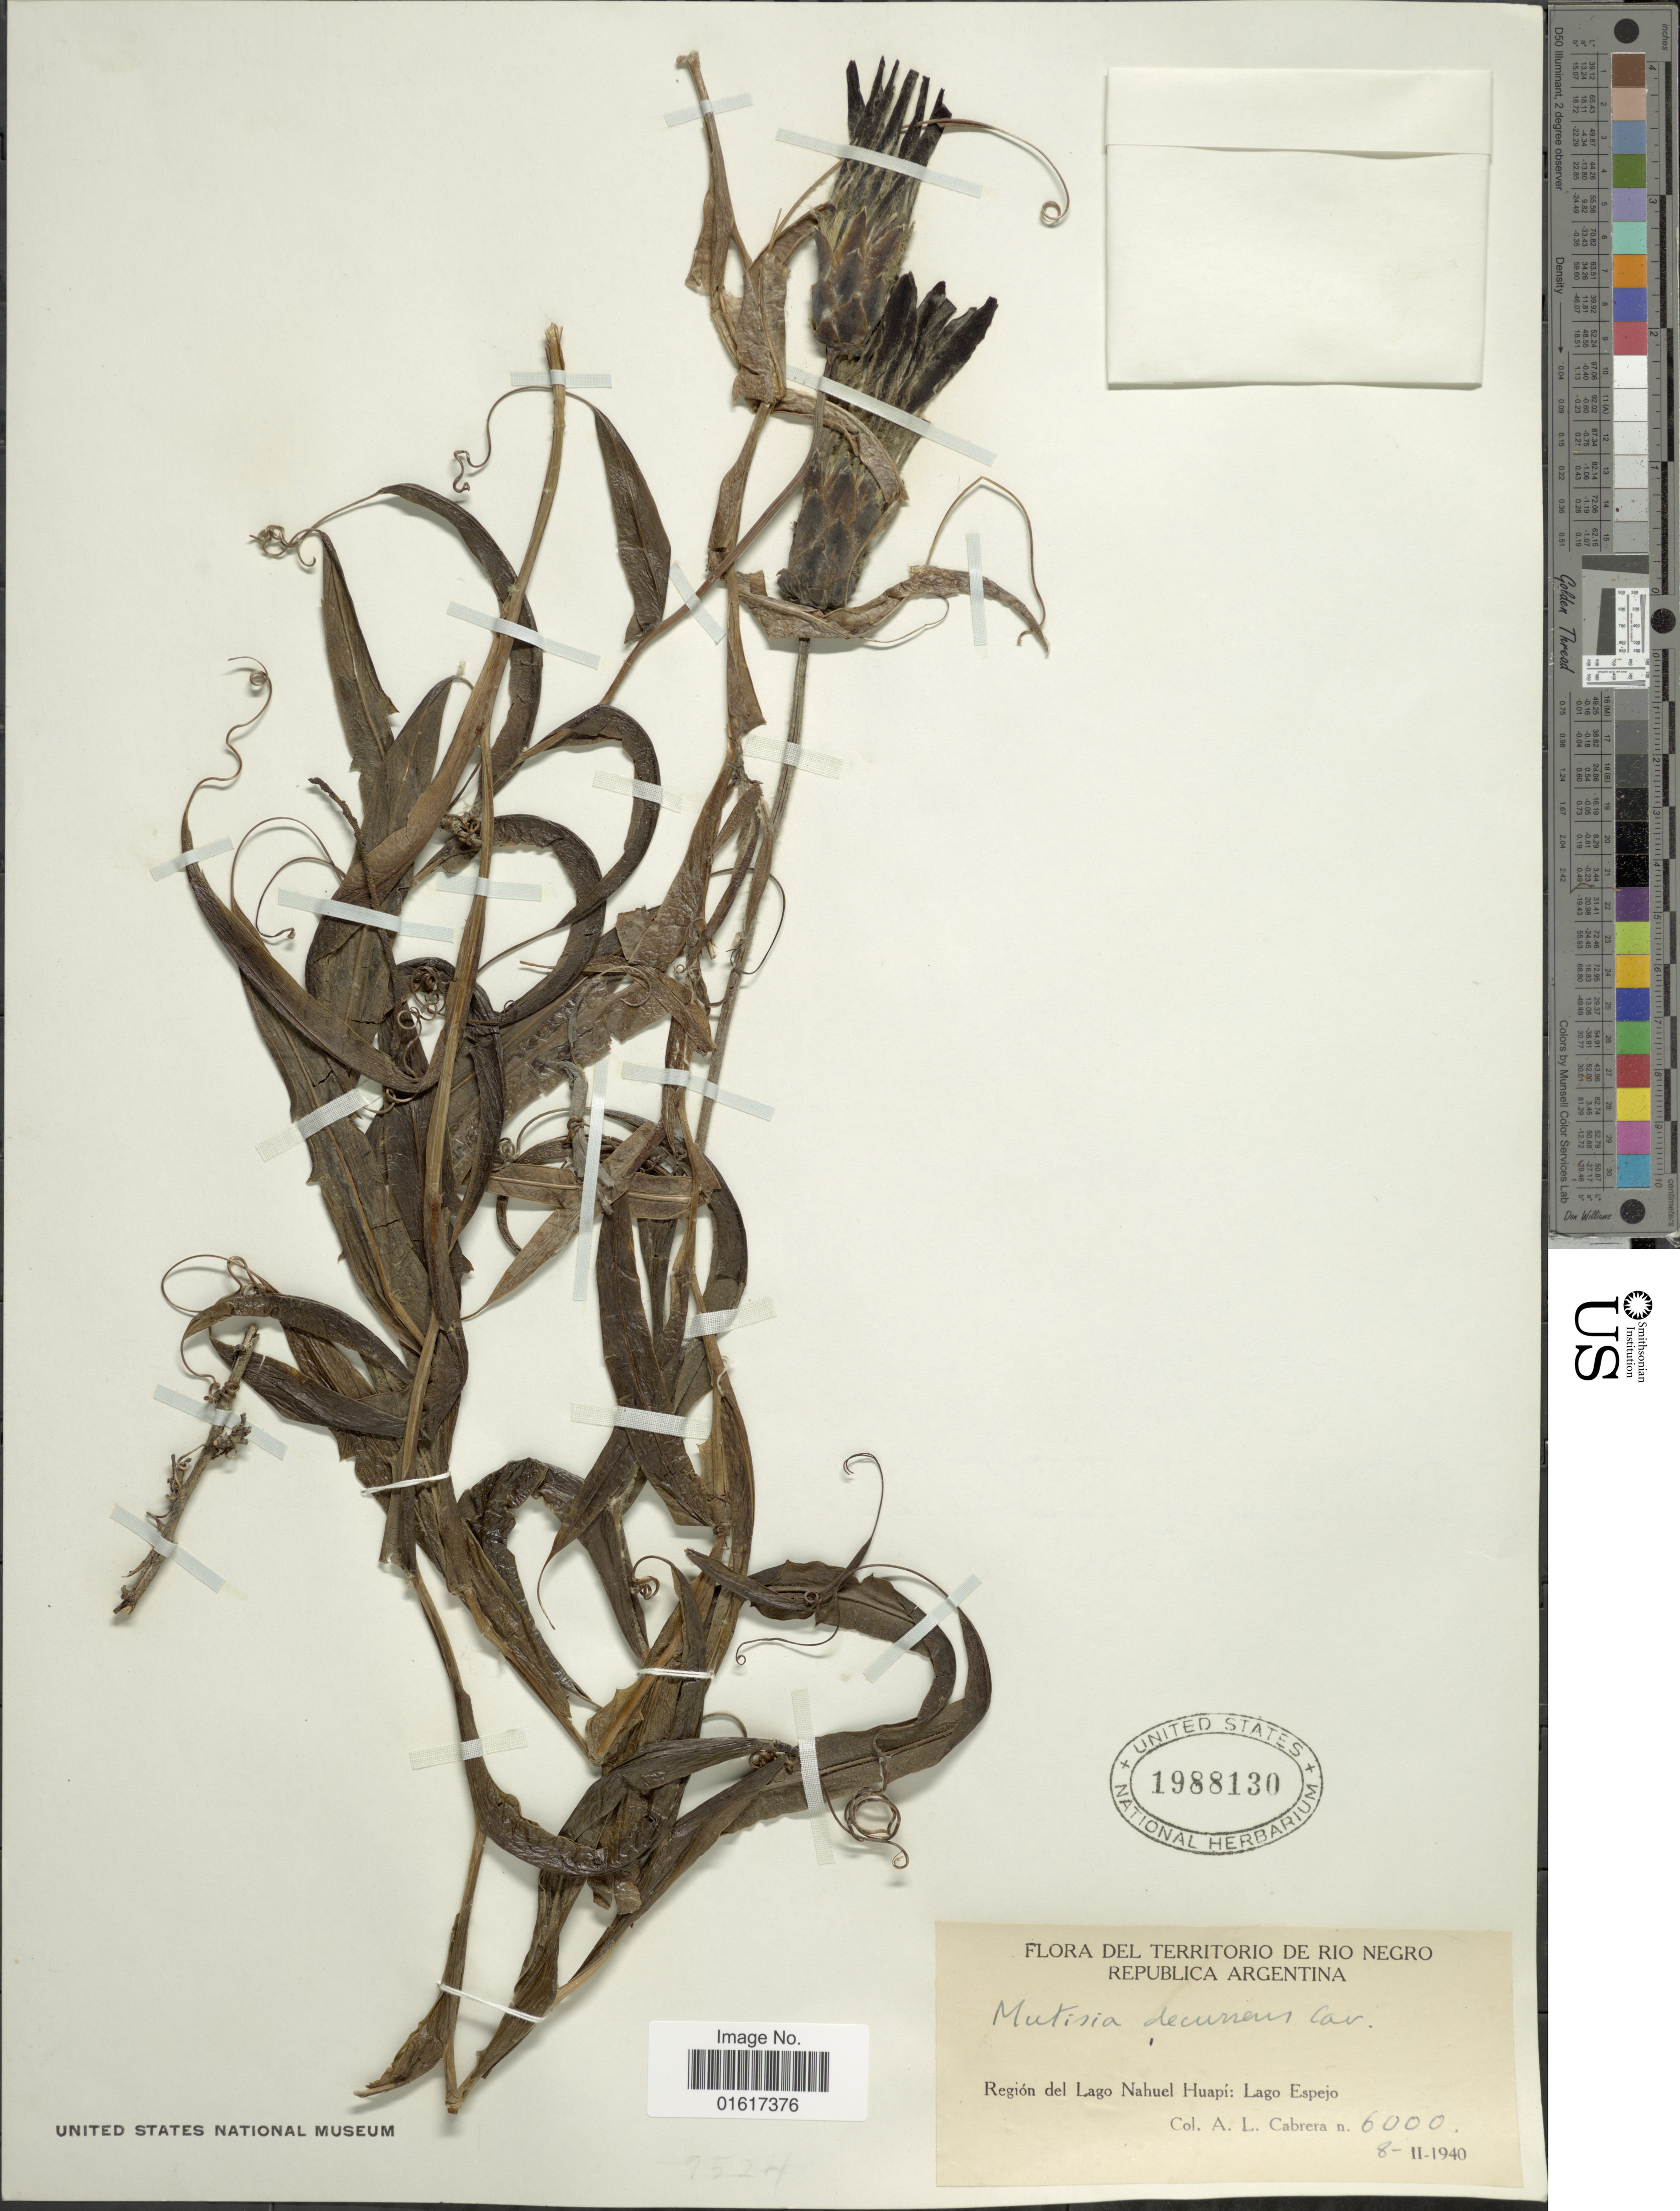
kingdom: Plantae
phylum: Tracheophyta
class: Magnoliopsida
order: Asterales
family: Asteraceae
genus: Mutisia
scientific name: Mutisia decurrens var. decurrens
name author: Cav.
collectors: A. L. Cabrera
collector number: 6000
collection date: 1940-02-08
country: Argentina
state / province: Rio Negro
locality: Región del Lago Nahuel Huapí: Lago Espejo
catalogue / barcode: US 1988130